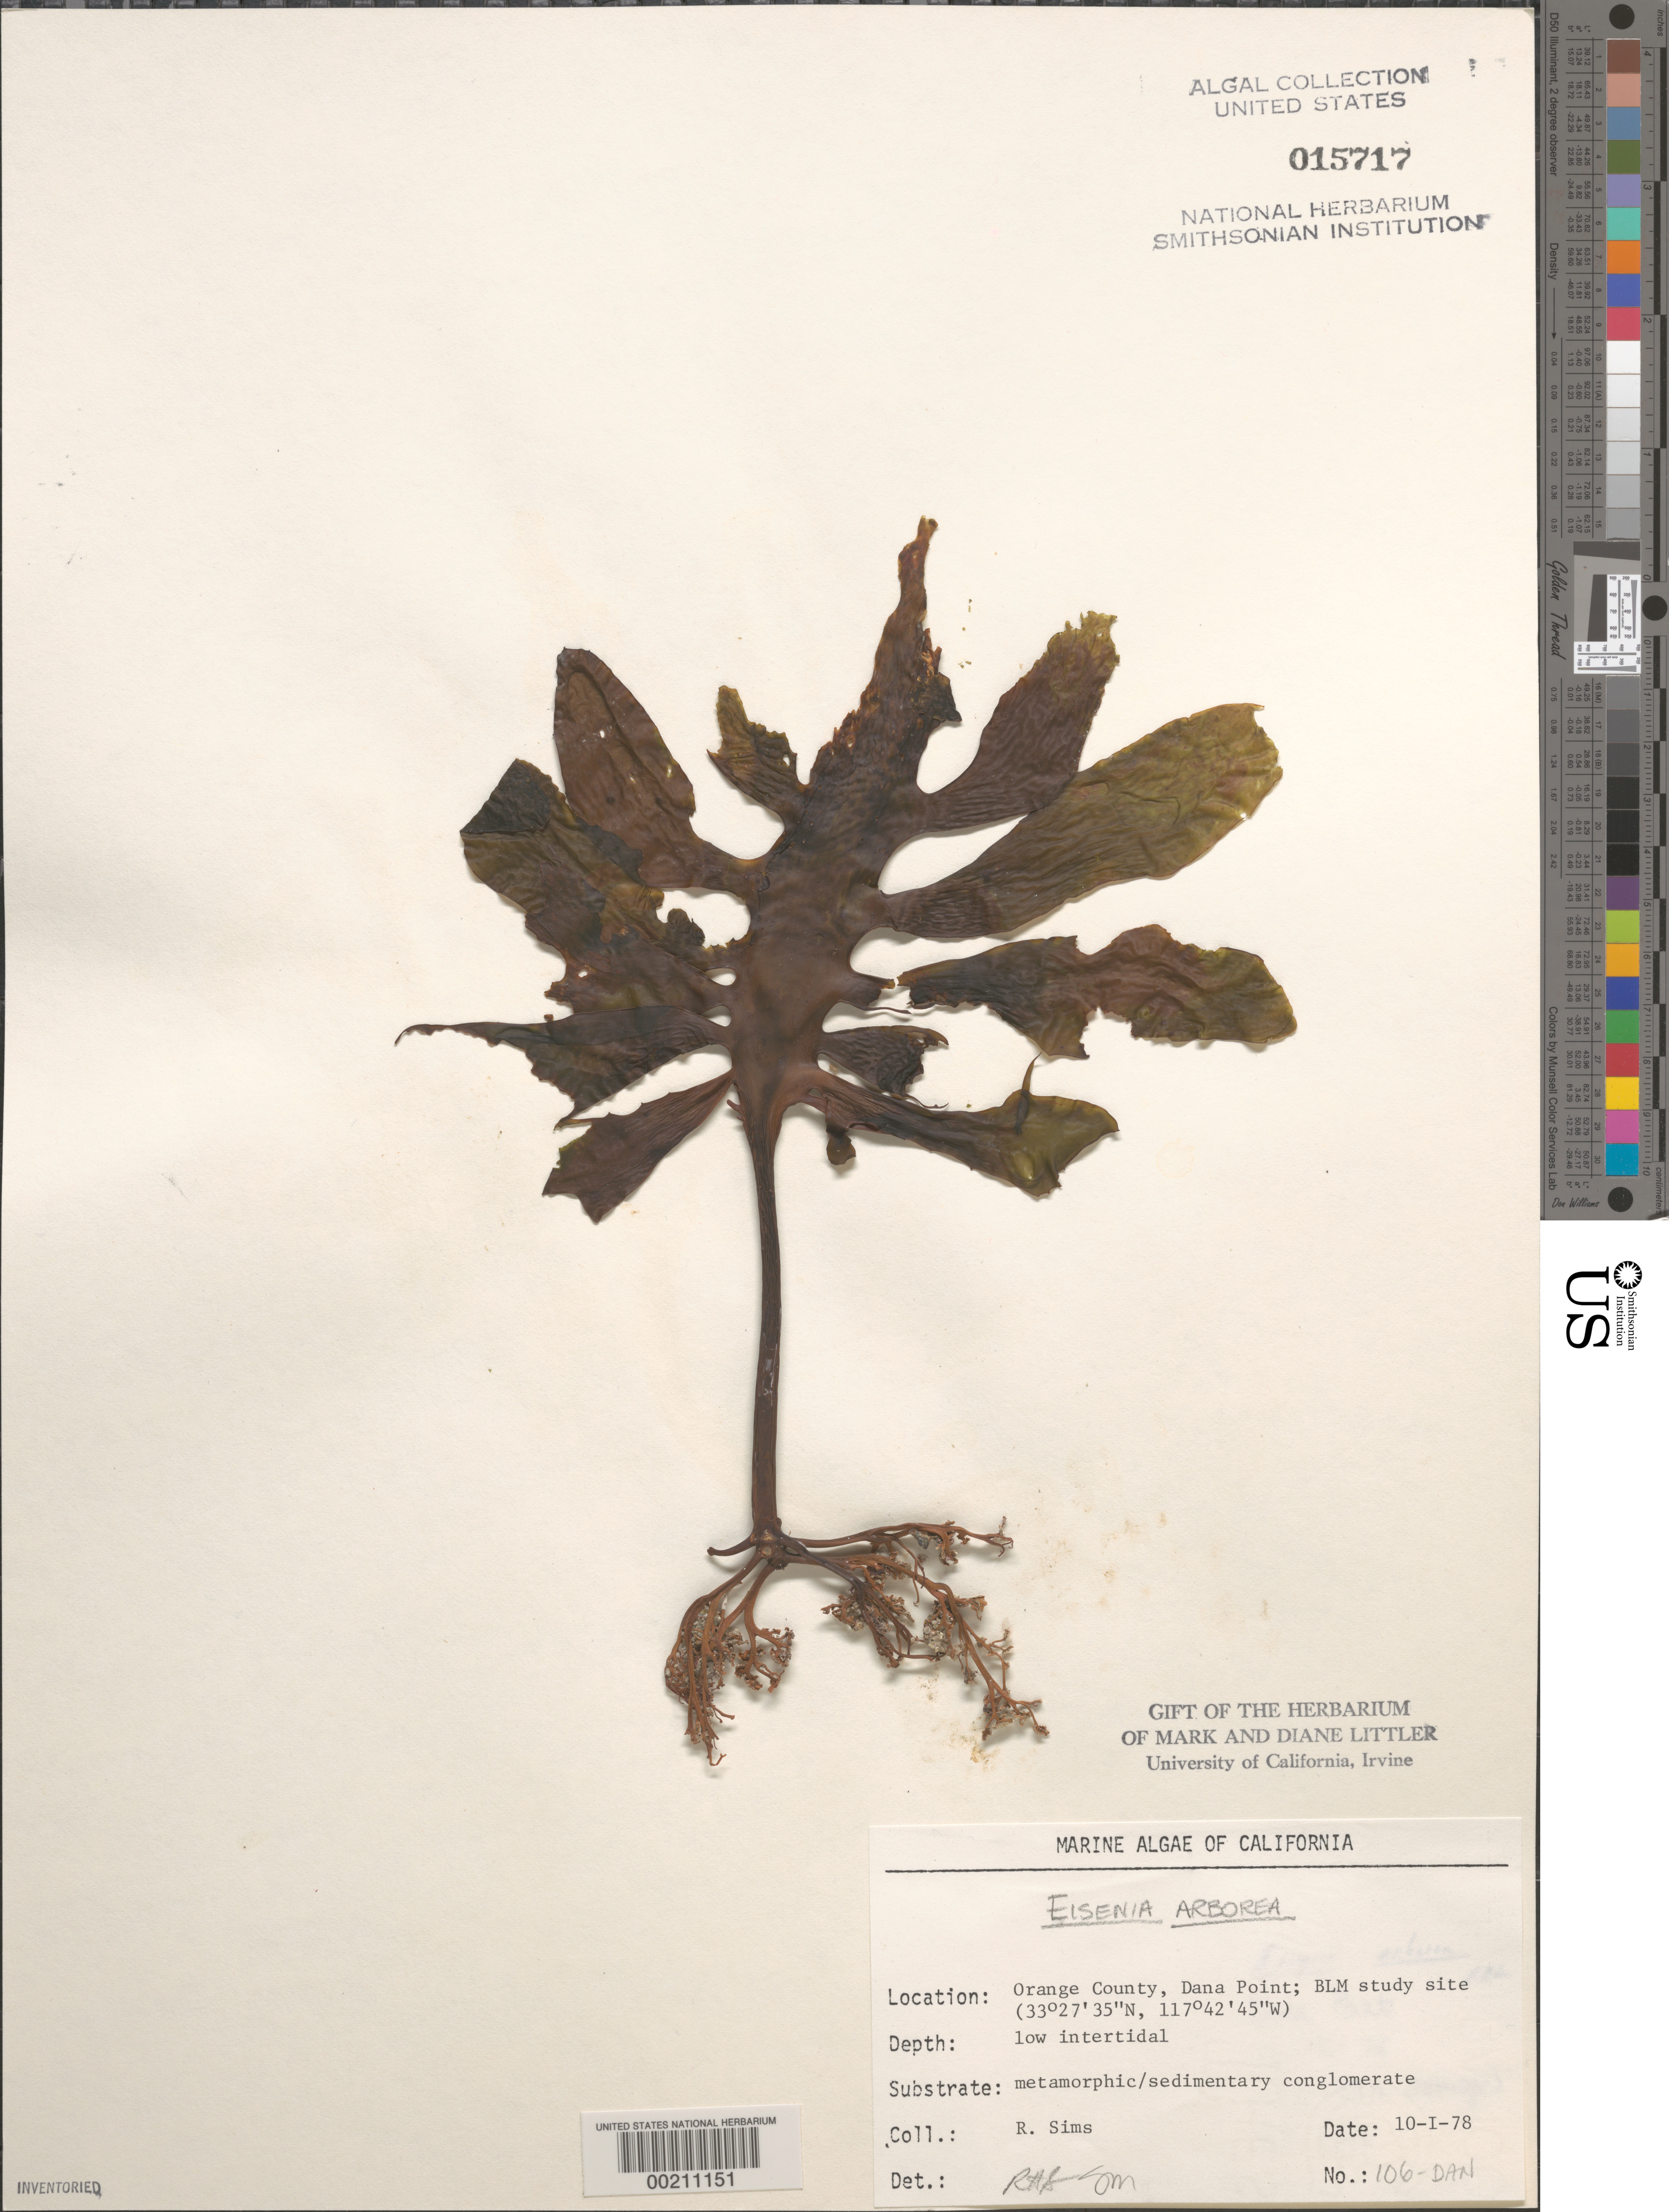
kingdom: Chromista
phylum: Ochrophyta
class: Phaeophyceae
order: Laminariales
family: Lessoniaceae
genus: Eisenia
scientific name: Eisenia arborea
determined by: Sims, Robert H.; Murray, S. N.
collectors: R. H. Sims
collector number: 106-DAN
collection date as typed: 10 Jan 1978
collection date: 1978-01-10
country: United States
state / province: California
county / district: Orange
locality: Dana Point, 1 km north of marina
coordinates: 33 27'35"N, 117 42'45"W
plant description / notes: BLM-SOCALBIGHT Rocky Intertidal Survey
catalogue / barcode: US 15717